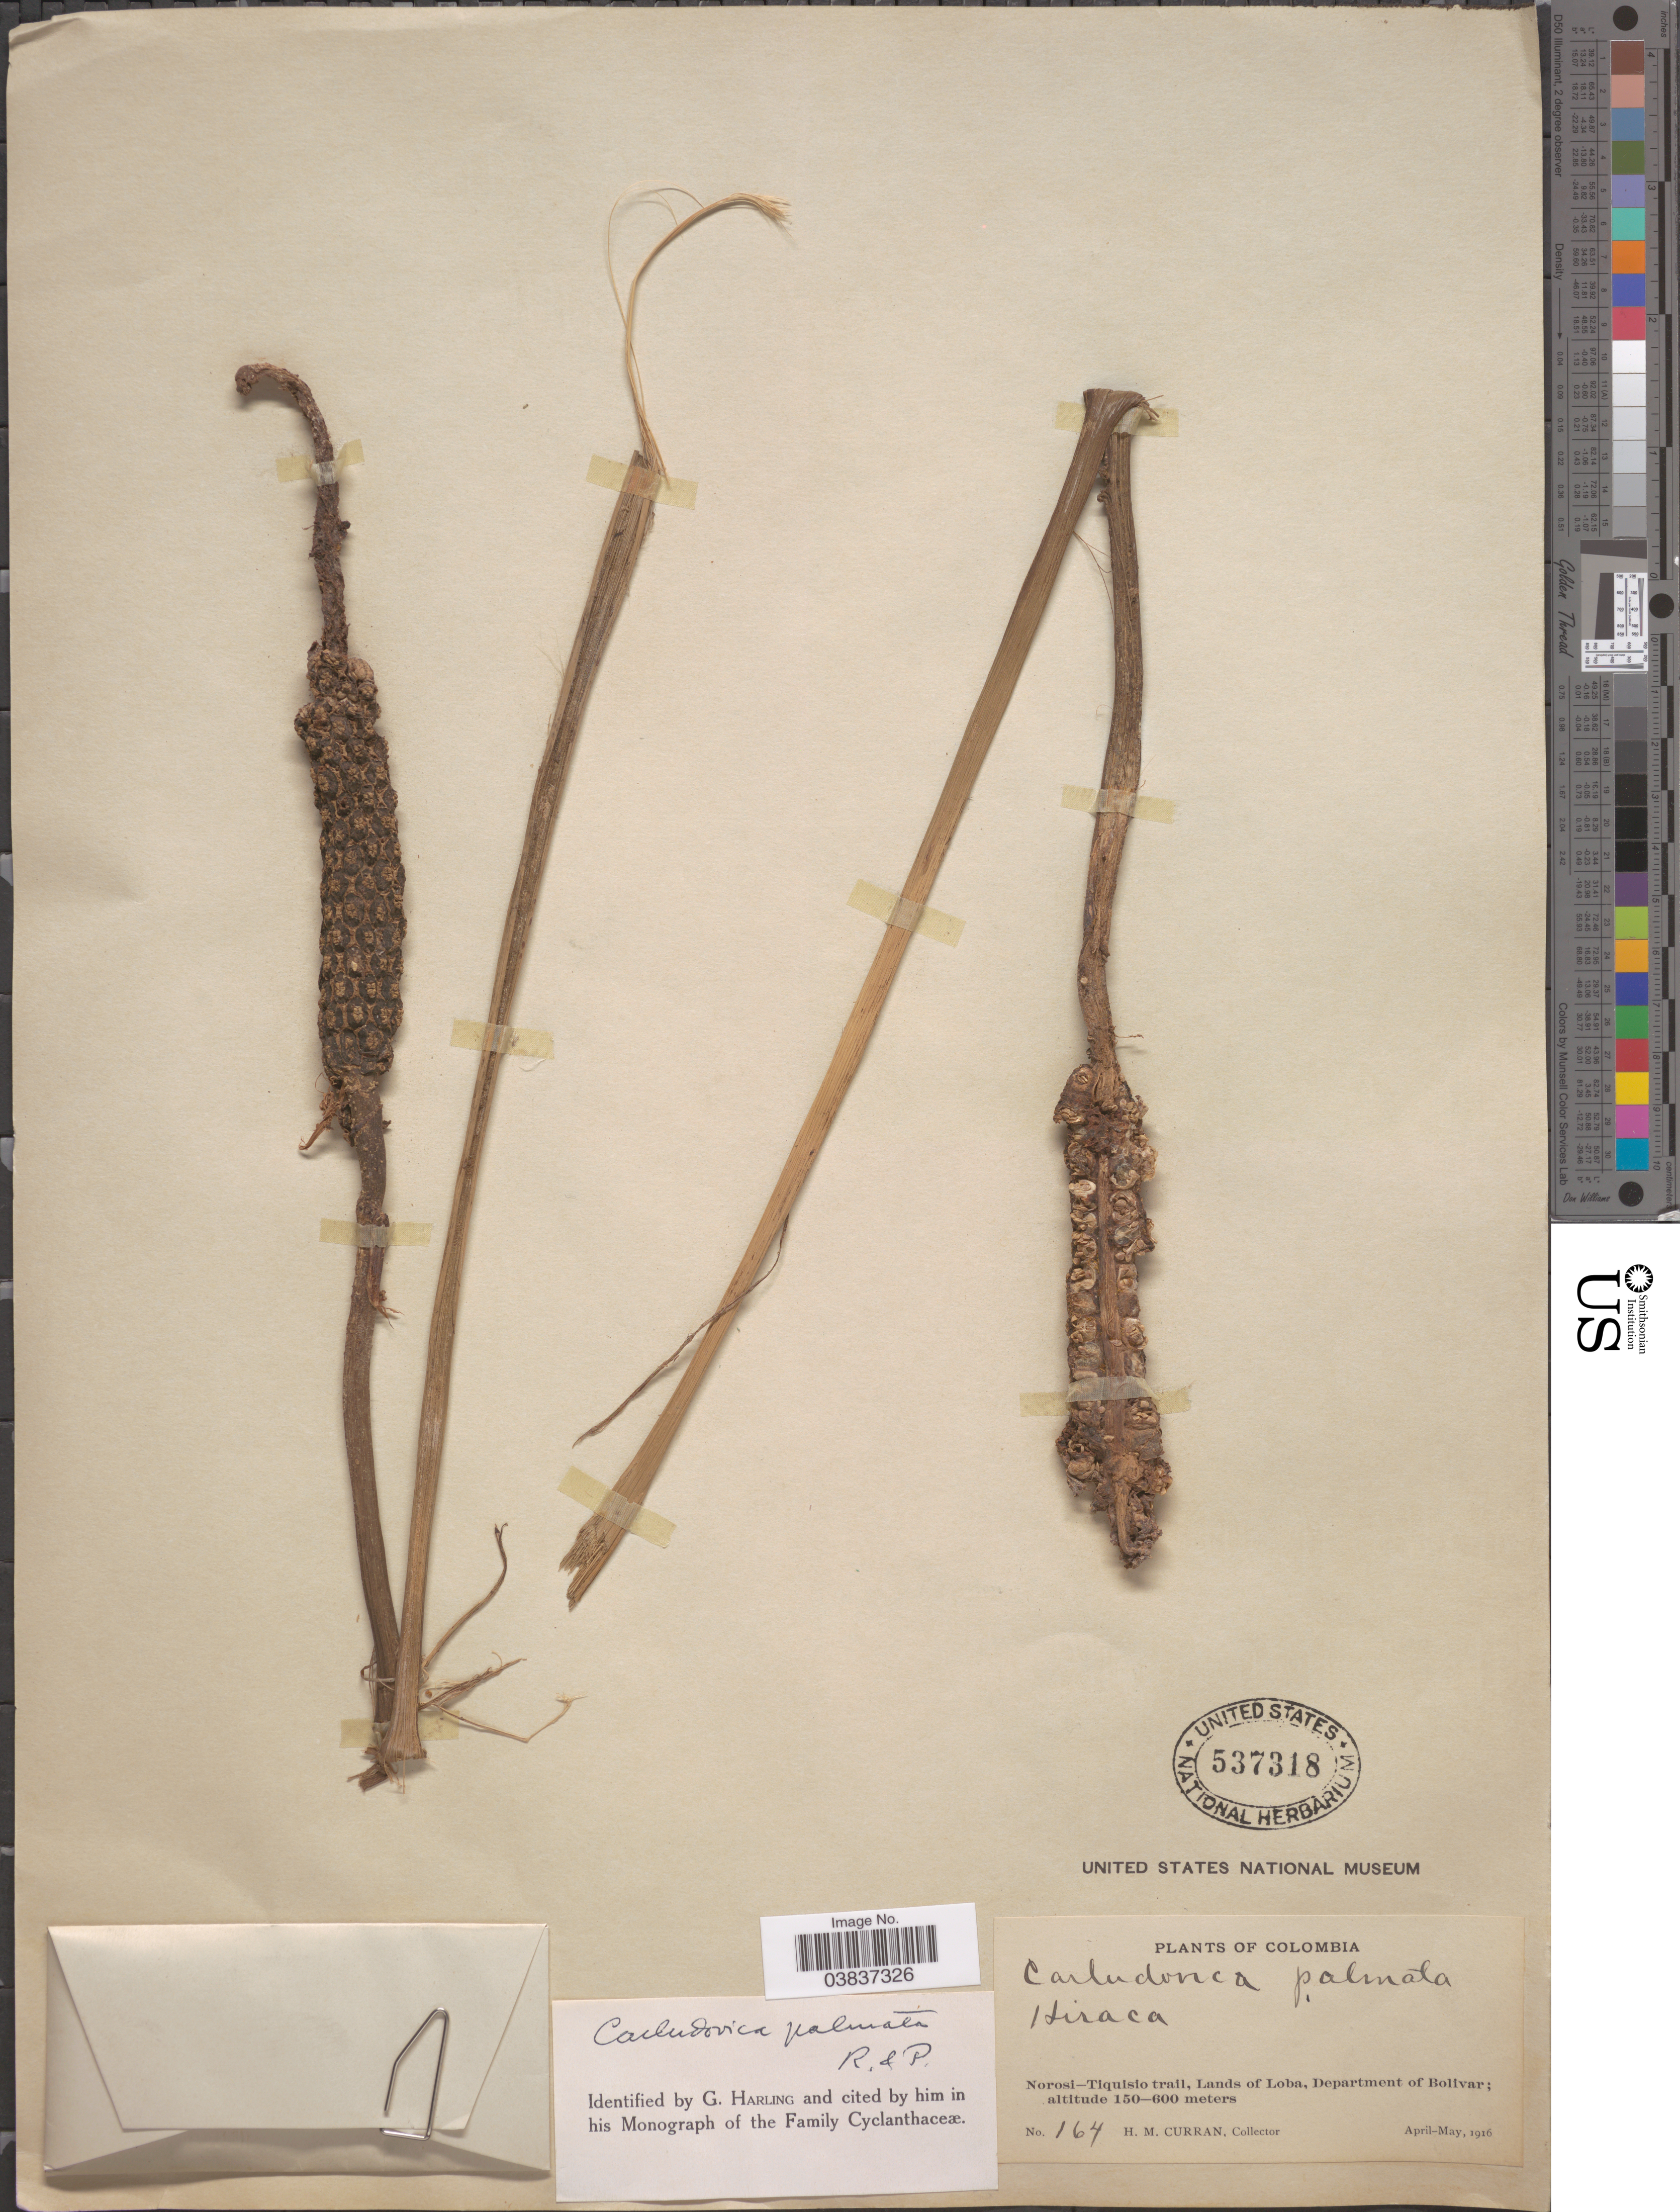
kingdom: Plantae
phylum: Tracheophyta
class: Liliopsida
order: Pandanales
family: Cyclanthaceae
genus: Carludovica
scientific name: Carludovica palmata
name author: Ruiz & Pav.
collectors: H. M. Curran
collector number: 164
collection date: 1916-04/1916-05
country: Colombia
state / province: Bolívar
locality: Norosi-Tiquisio trail, Lands of Loba, Department of Bolivar.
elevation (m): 150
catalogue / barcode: US 537318